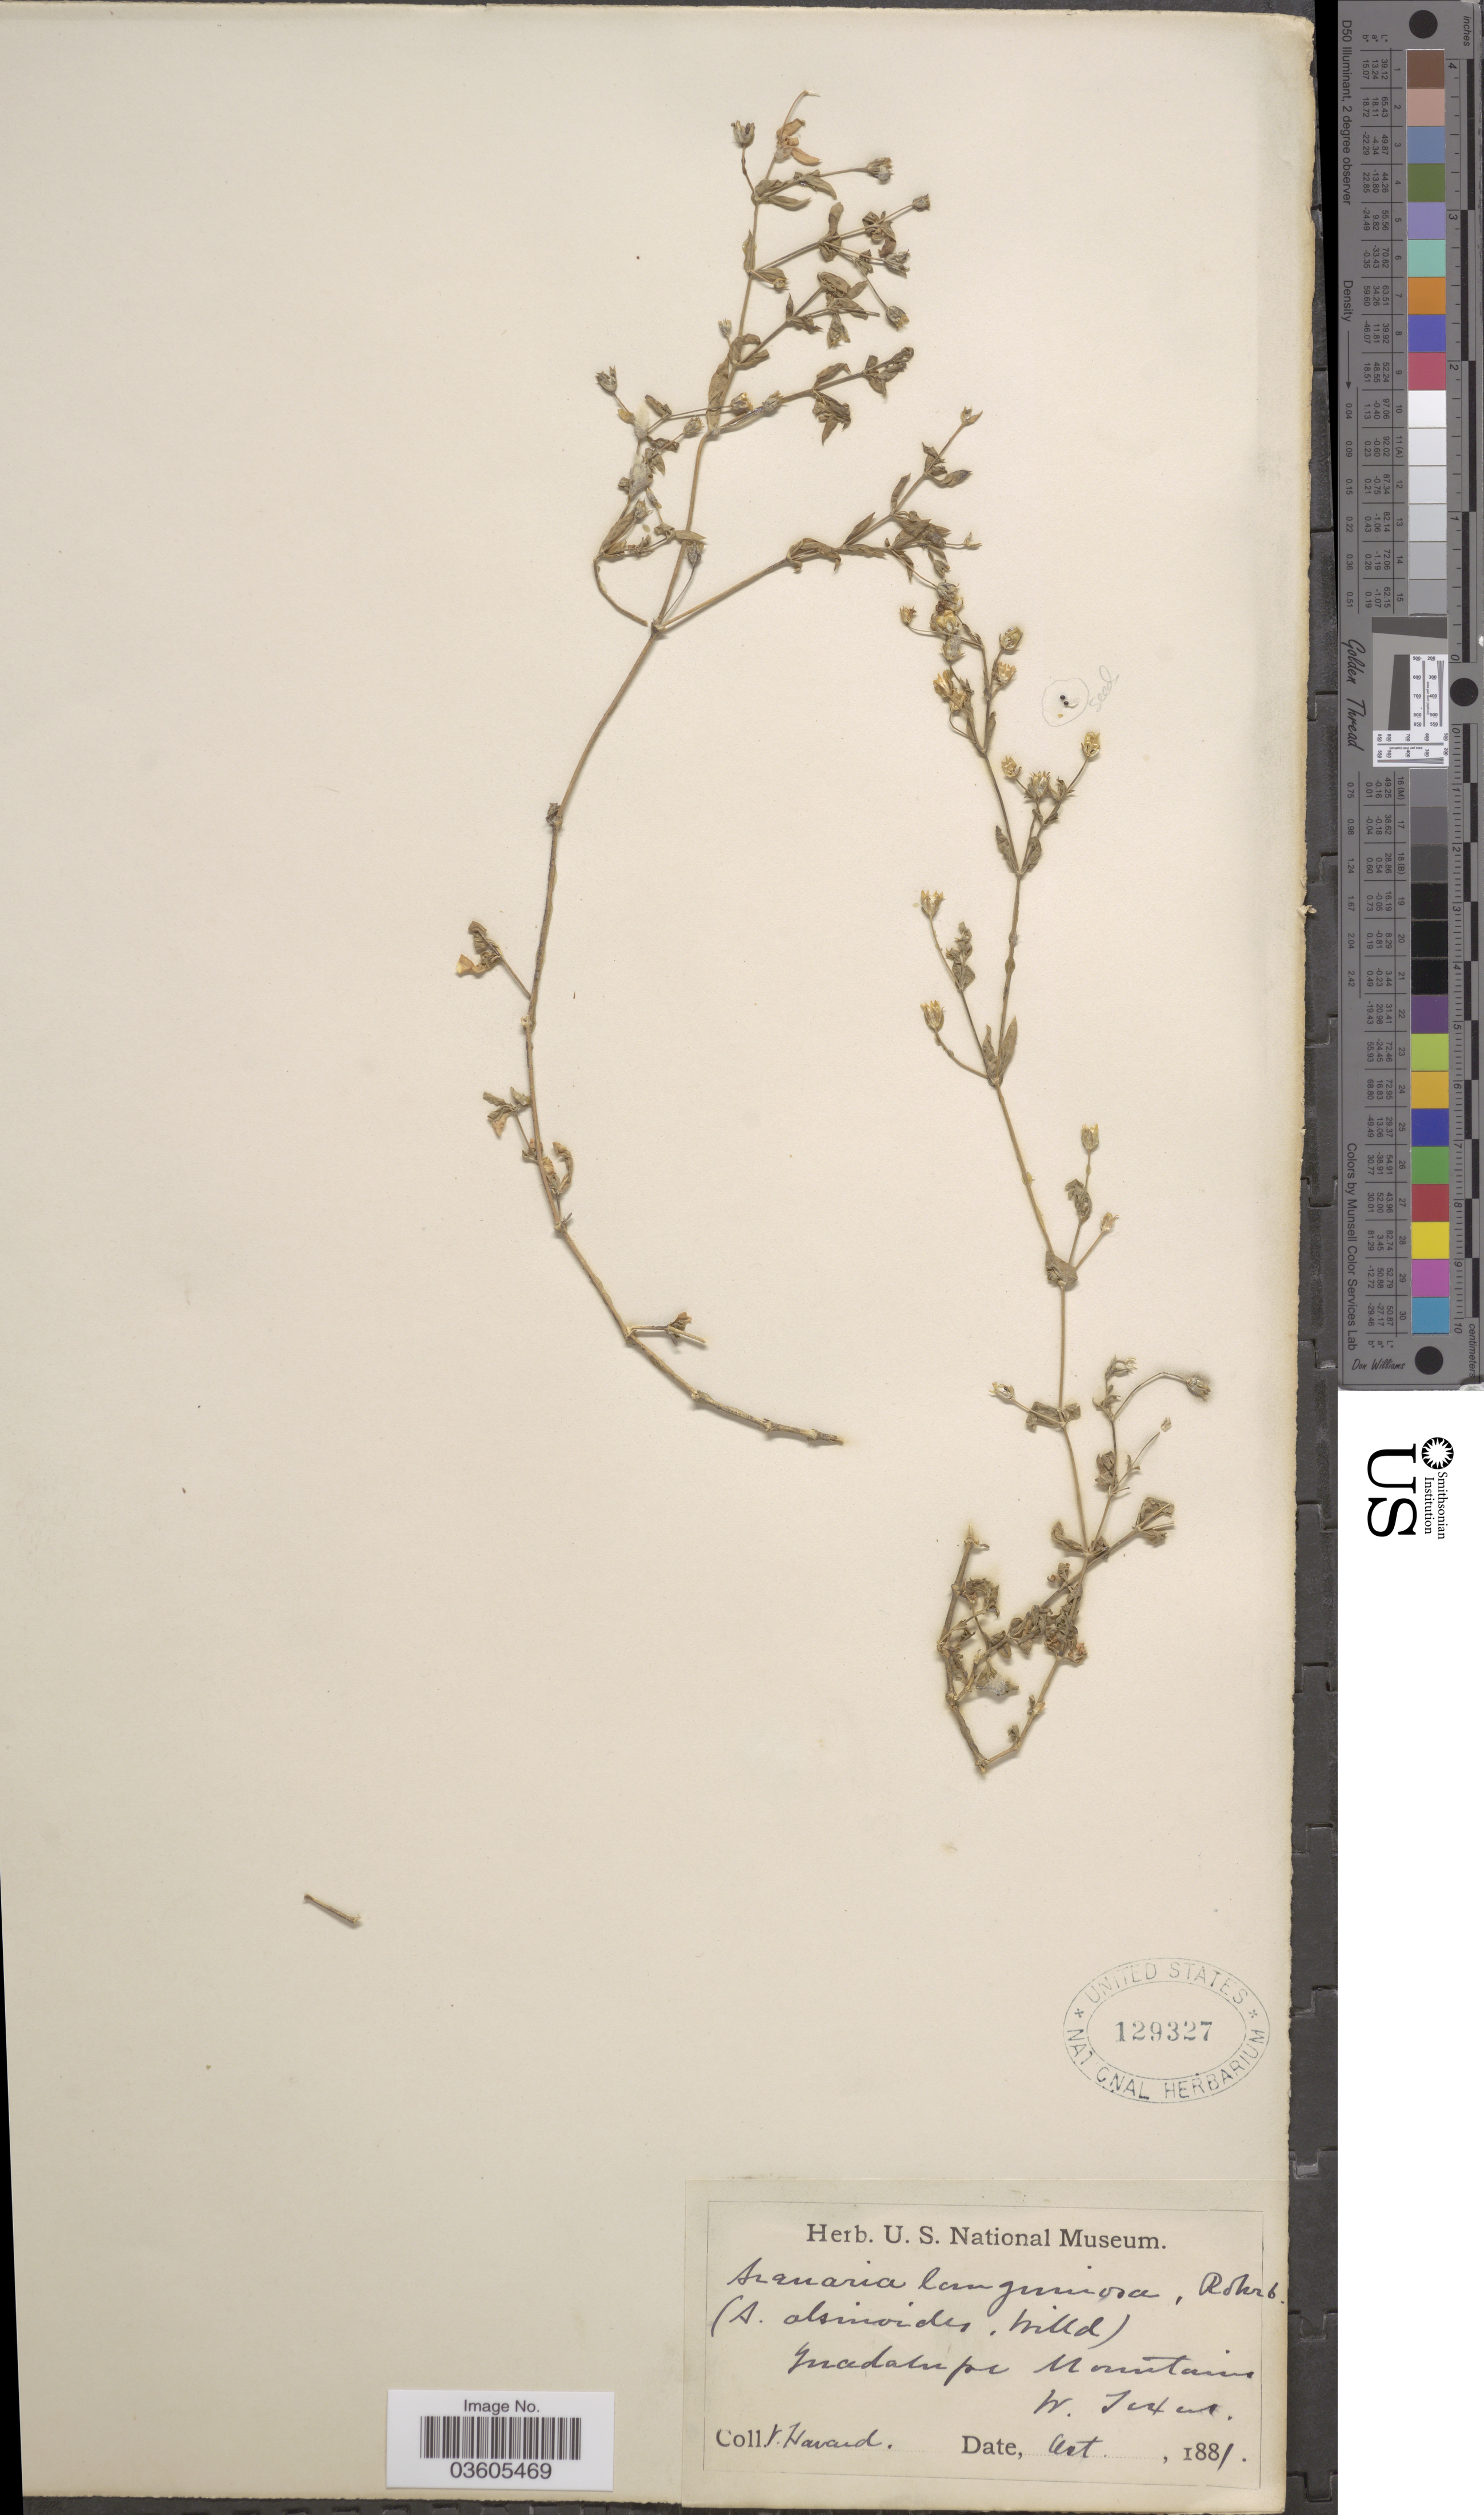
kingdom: Plantae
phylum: Tracheophyta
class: Magnoliopsida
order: Caryophyllales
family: Caryophyllaceae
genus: Arenaria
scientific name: Arenaria confusa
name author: Rydb.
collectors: V. Havard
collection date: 1881-10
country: United States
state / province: Texas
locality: Guadalupe Mountains. W. Texas.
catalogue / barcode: US 129327